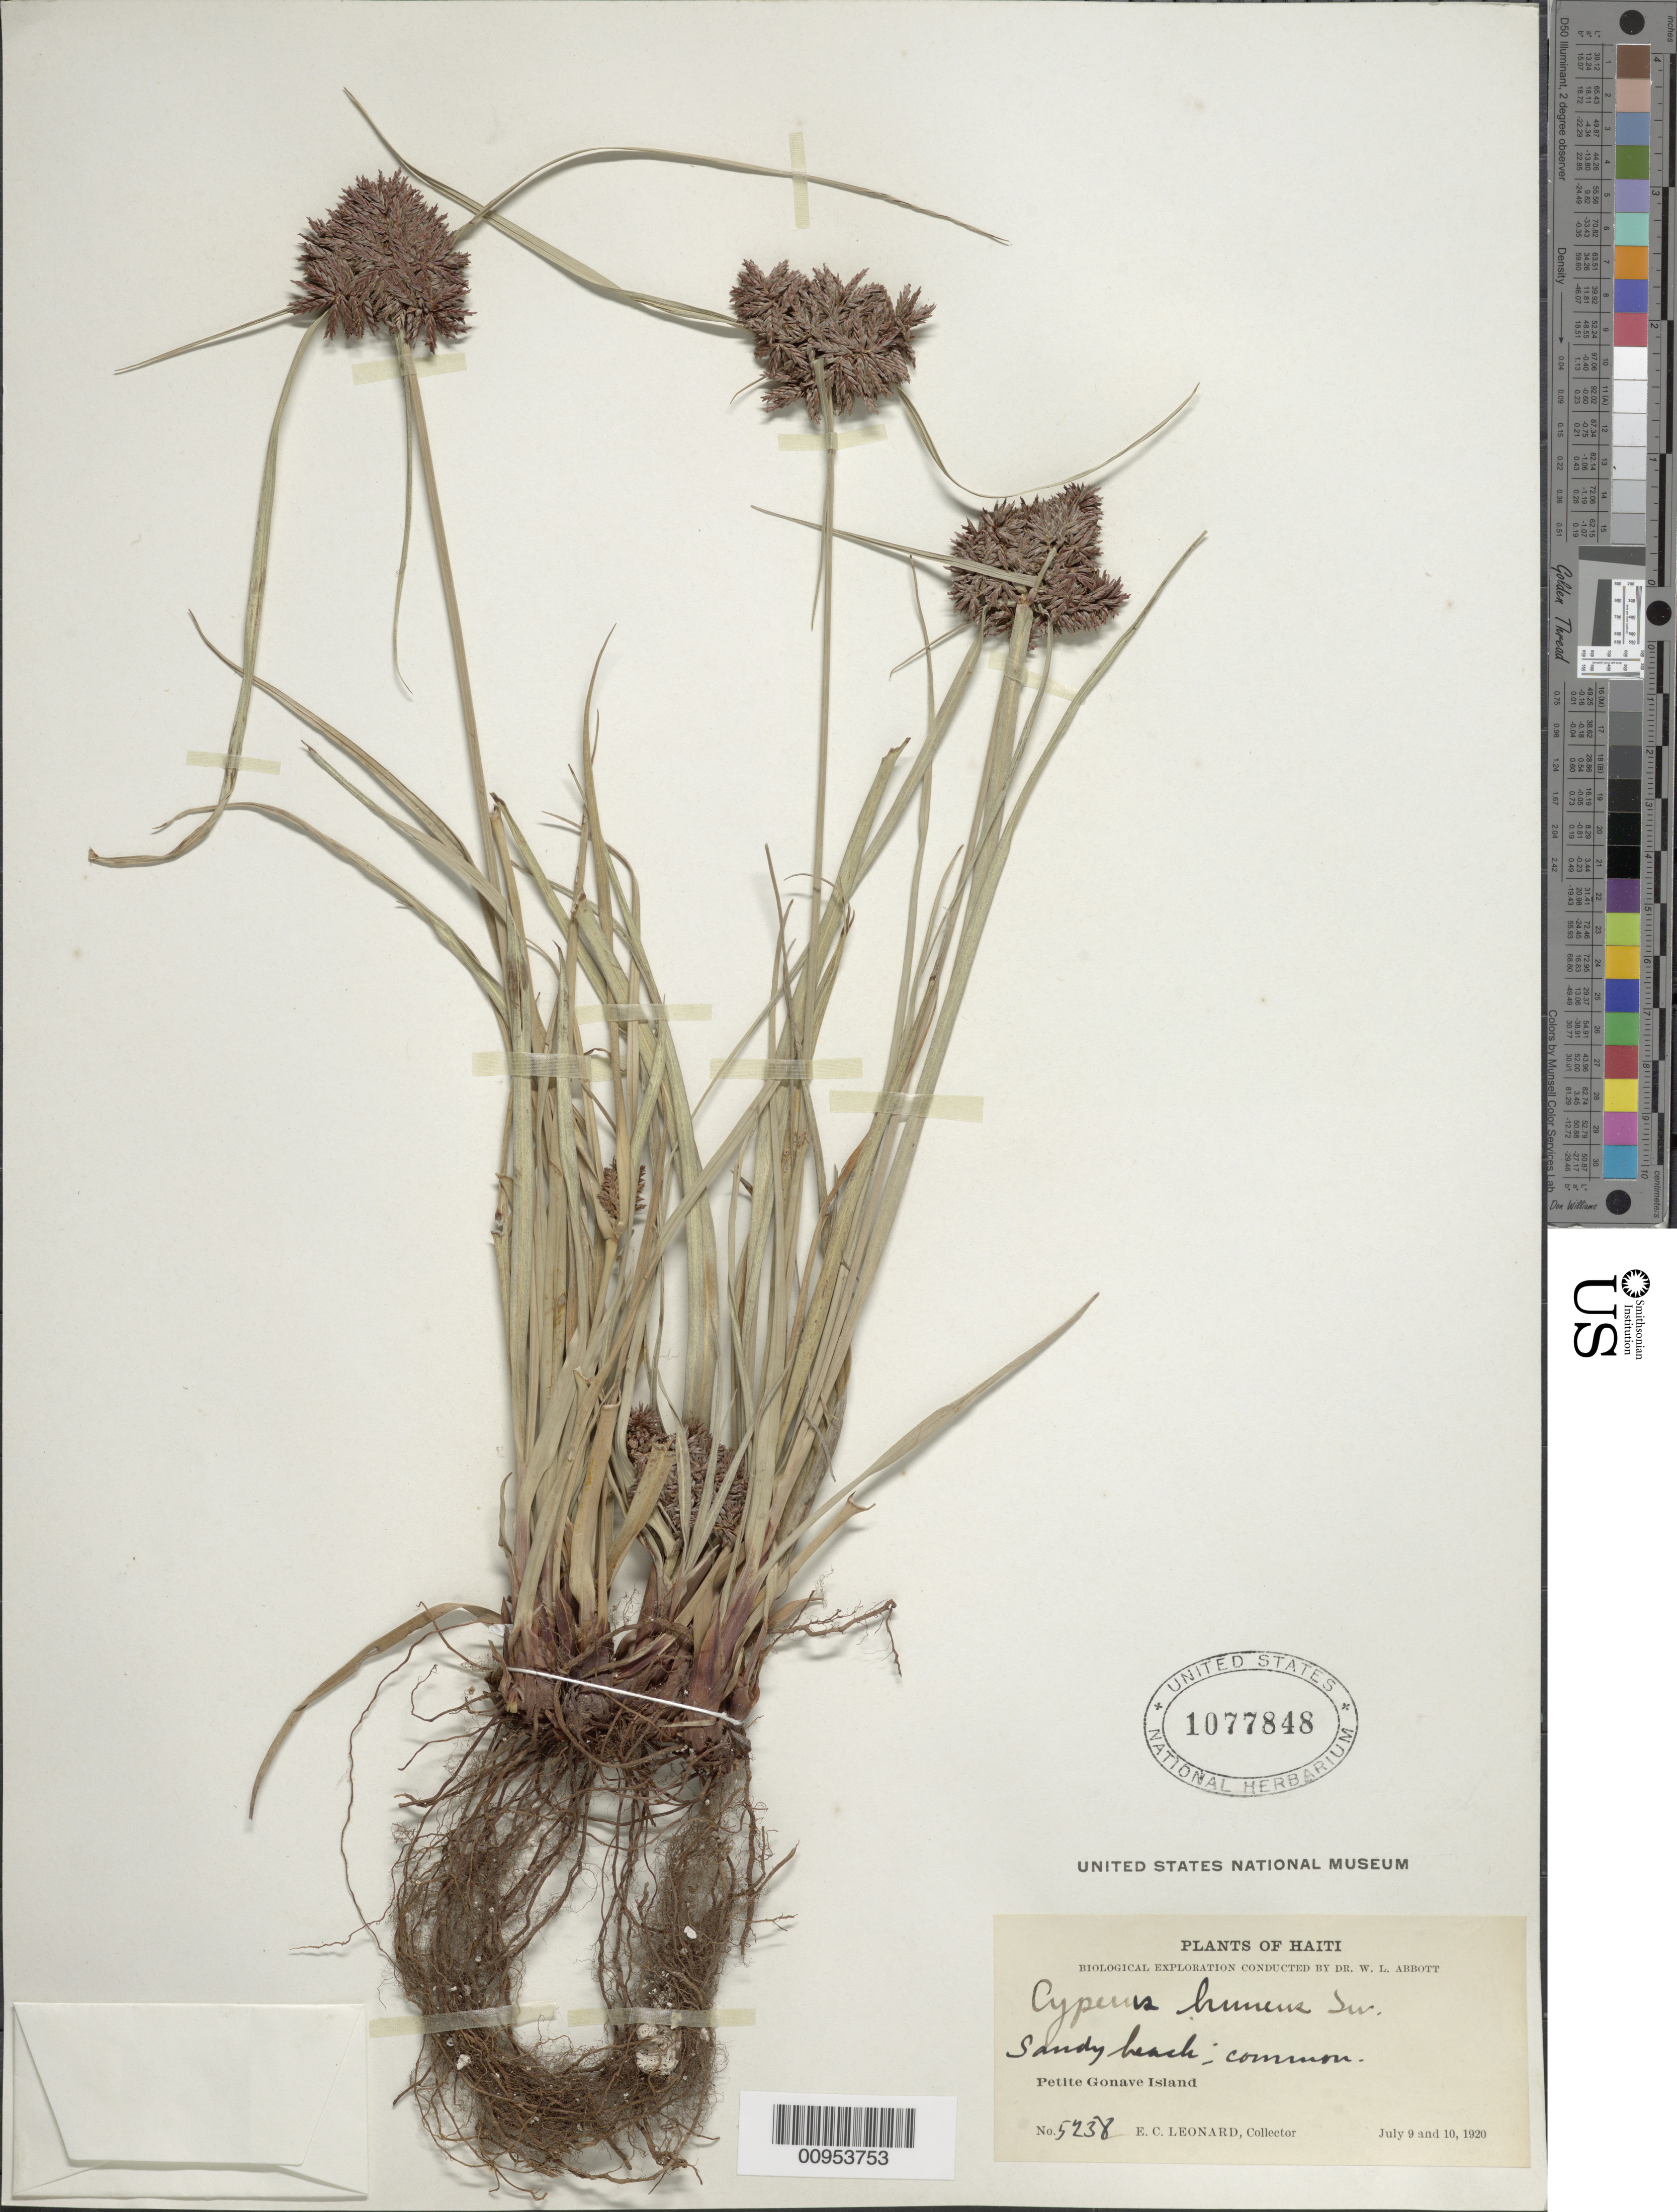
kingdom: Plantae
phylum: Tracheophyta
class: Liliopsida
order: Poales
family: Cyperaceae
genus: Cyperus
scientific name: Cyperus brunneus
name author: Sw.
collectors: E. C. Leonard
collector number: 5238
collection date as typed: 09 Jun 1920 to 10 Jun 1920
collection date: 1920-06-09/1920-06-10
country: Haiti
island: Petite Gonave Island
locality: Beach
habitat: Sandy beach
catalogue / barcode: US 1077848